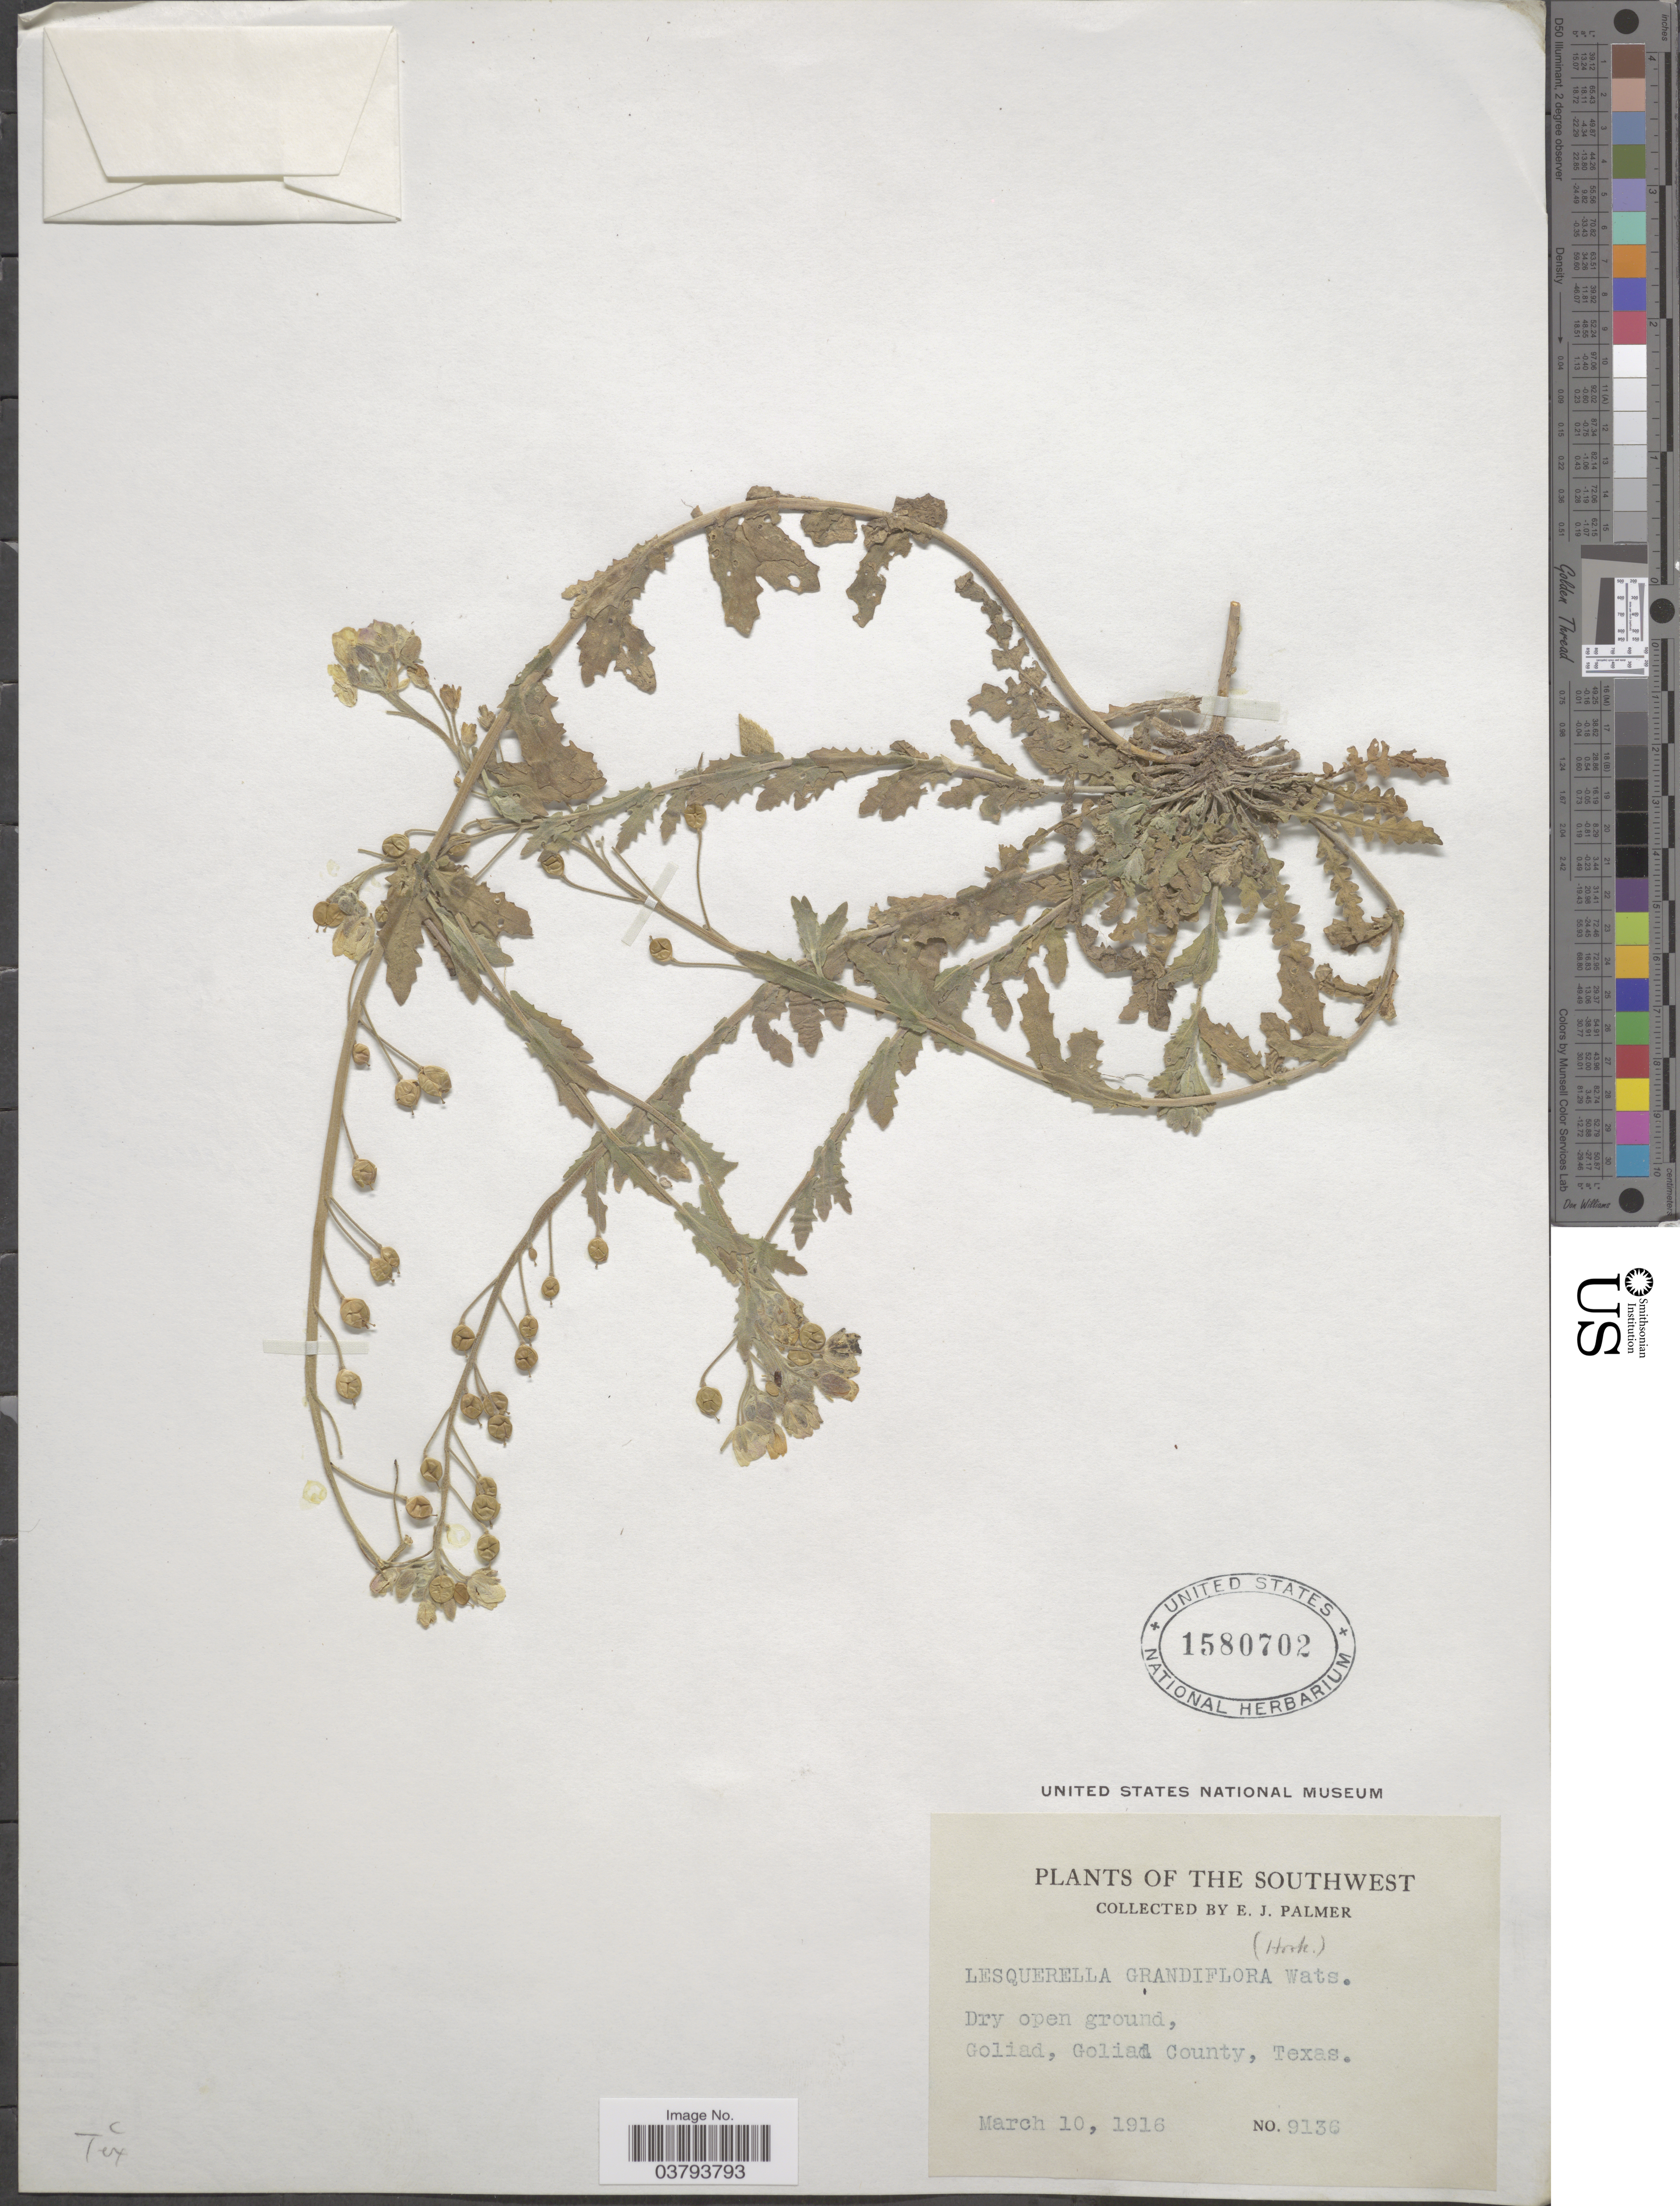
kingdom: Plantae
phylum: Tracheophyta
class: Magnoliopsida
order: Brassicales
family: Brassicaceae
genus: Lesquerella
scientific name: Lesquerella grandiflora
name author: S. Watson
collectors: E. J. Palmer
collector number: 9136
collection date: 1916-03-10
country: United States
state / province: Texas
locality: The Southwest; Goliad, Goliad County.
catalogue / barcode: US 1580702